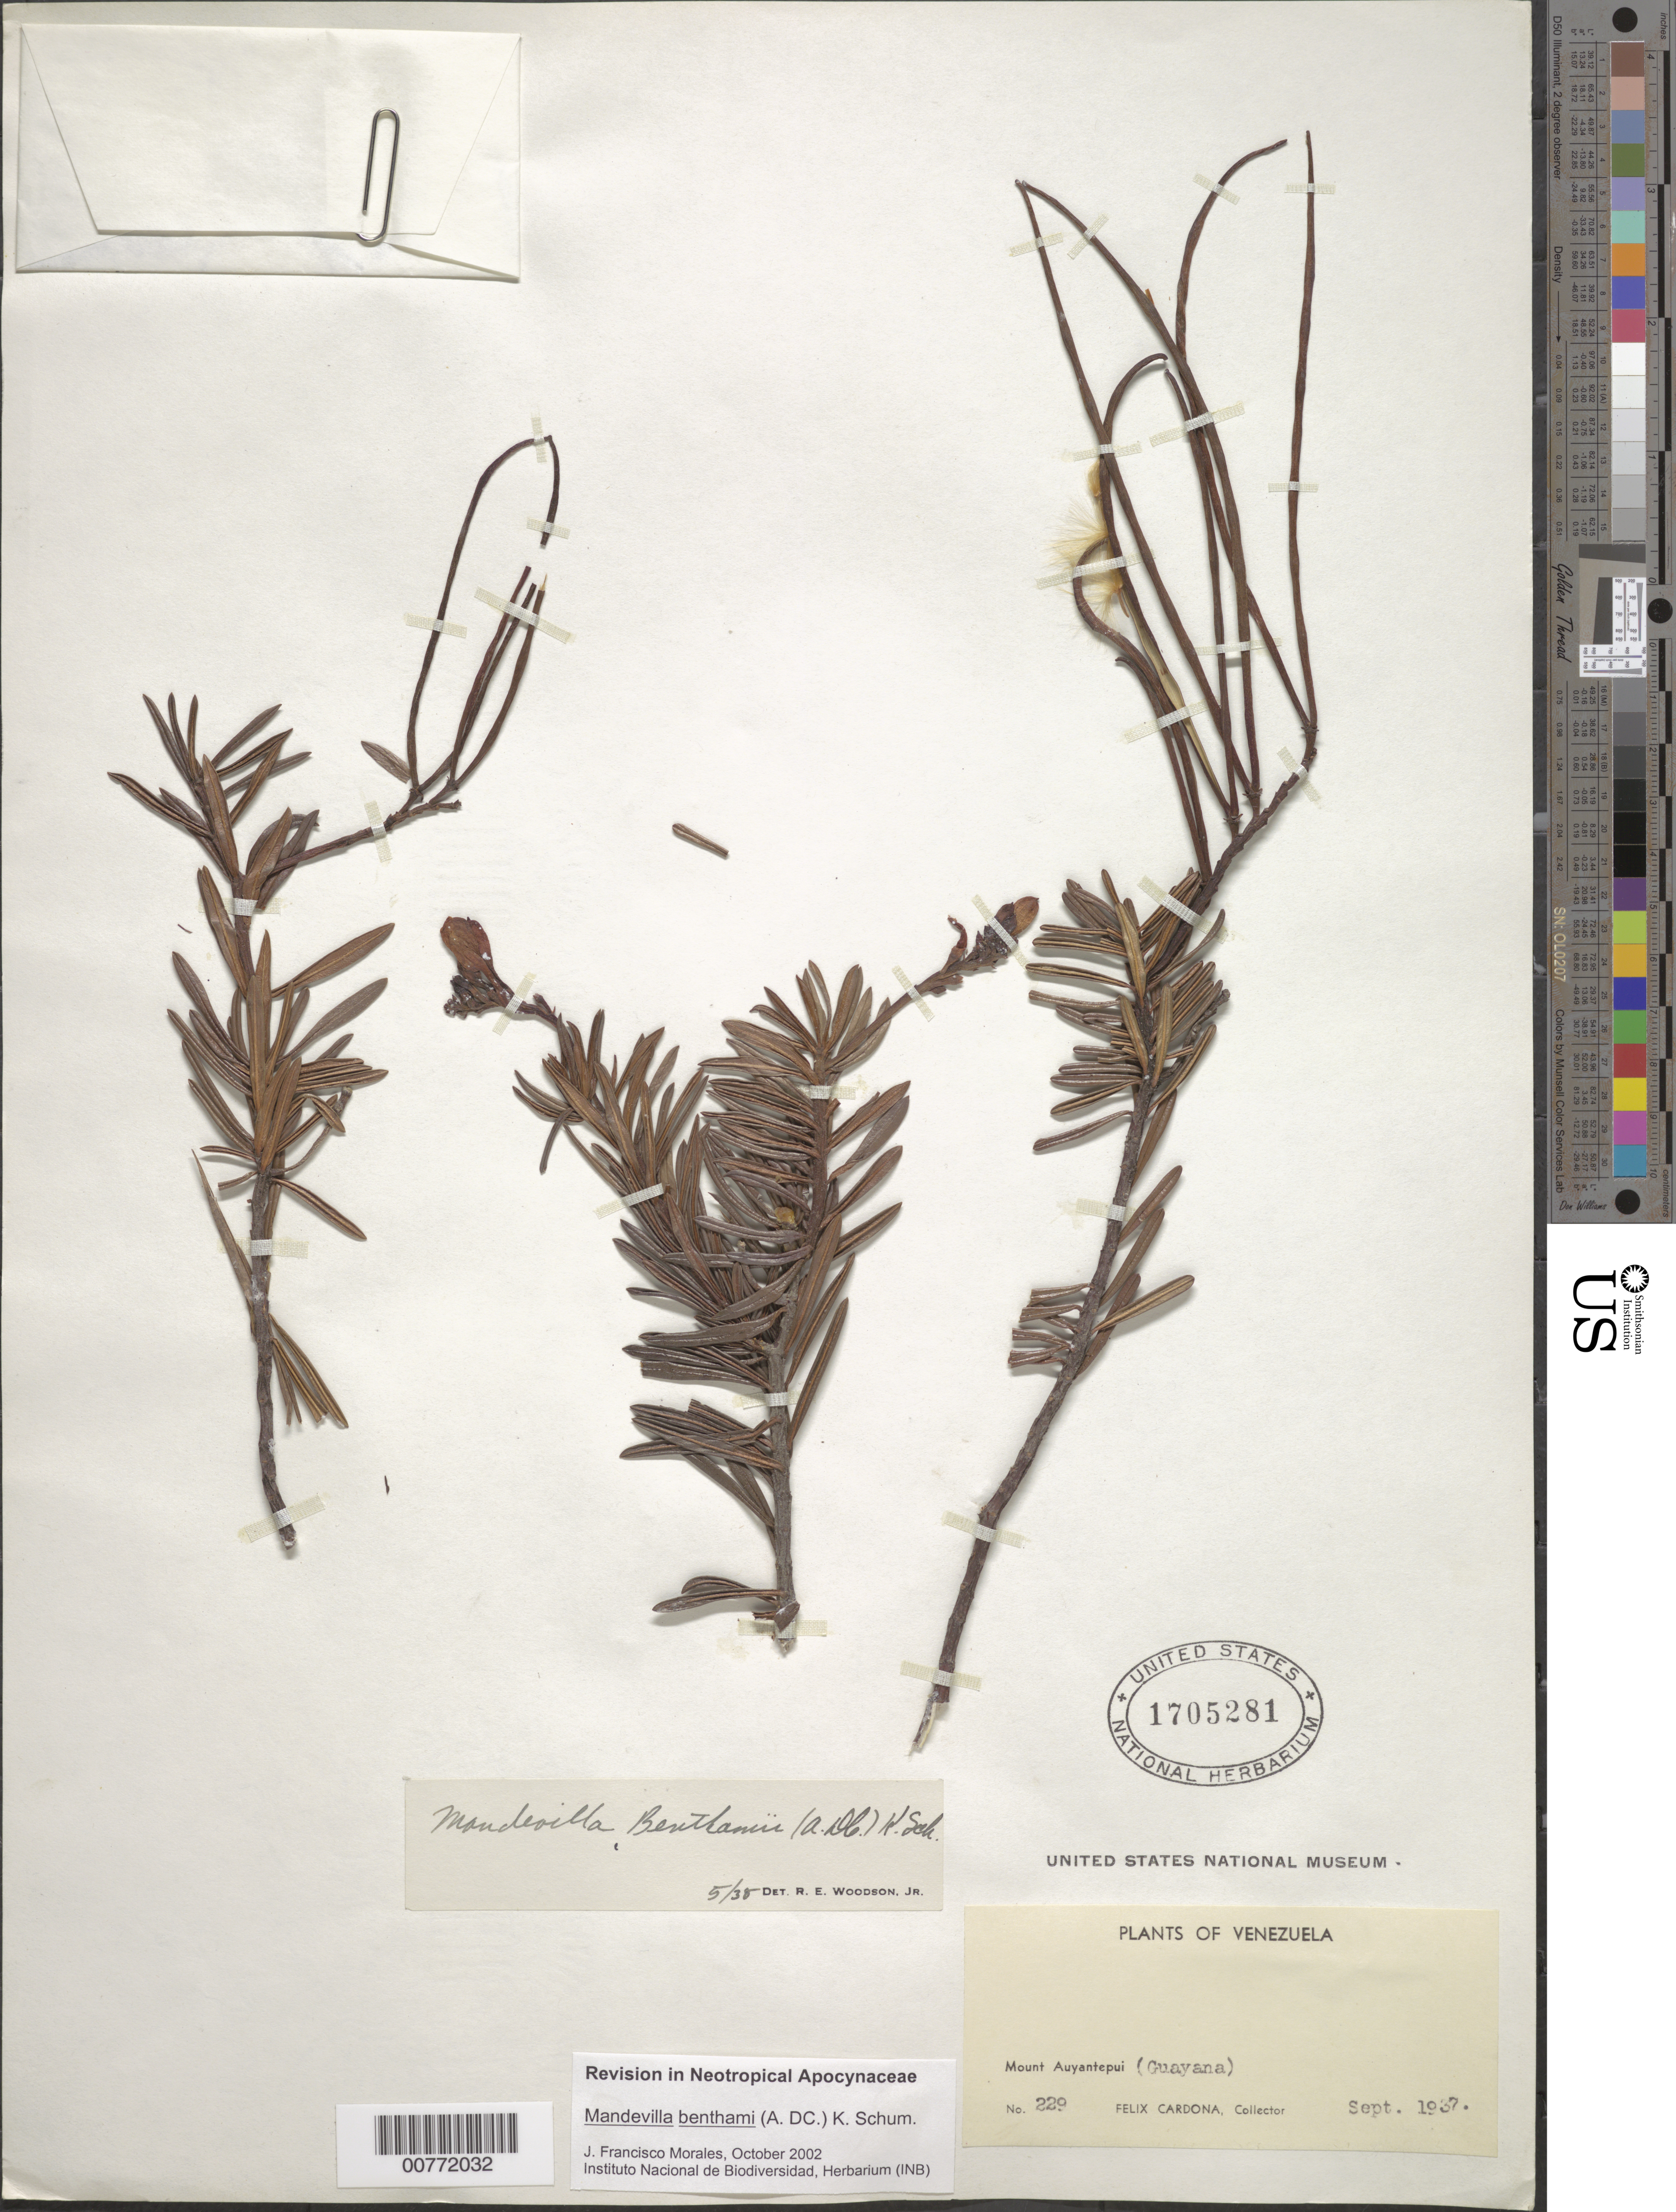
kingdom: Plantae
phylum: Tracheophyta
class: Magnoliopsida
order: Gentianales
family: Apocynaceae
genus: Mandevilla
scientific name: Mandevilla benthamii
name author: (A. DC.) K. Schum.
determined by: Morales, J. F.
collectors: F. Cardona Puig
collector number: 229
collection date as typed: Sep-37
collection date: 1937-09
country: Venezuela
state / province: Bolívar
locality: Cerro Auyantepuí, Alto Caroní, Guayana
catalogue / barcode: US 1705281